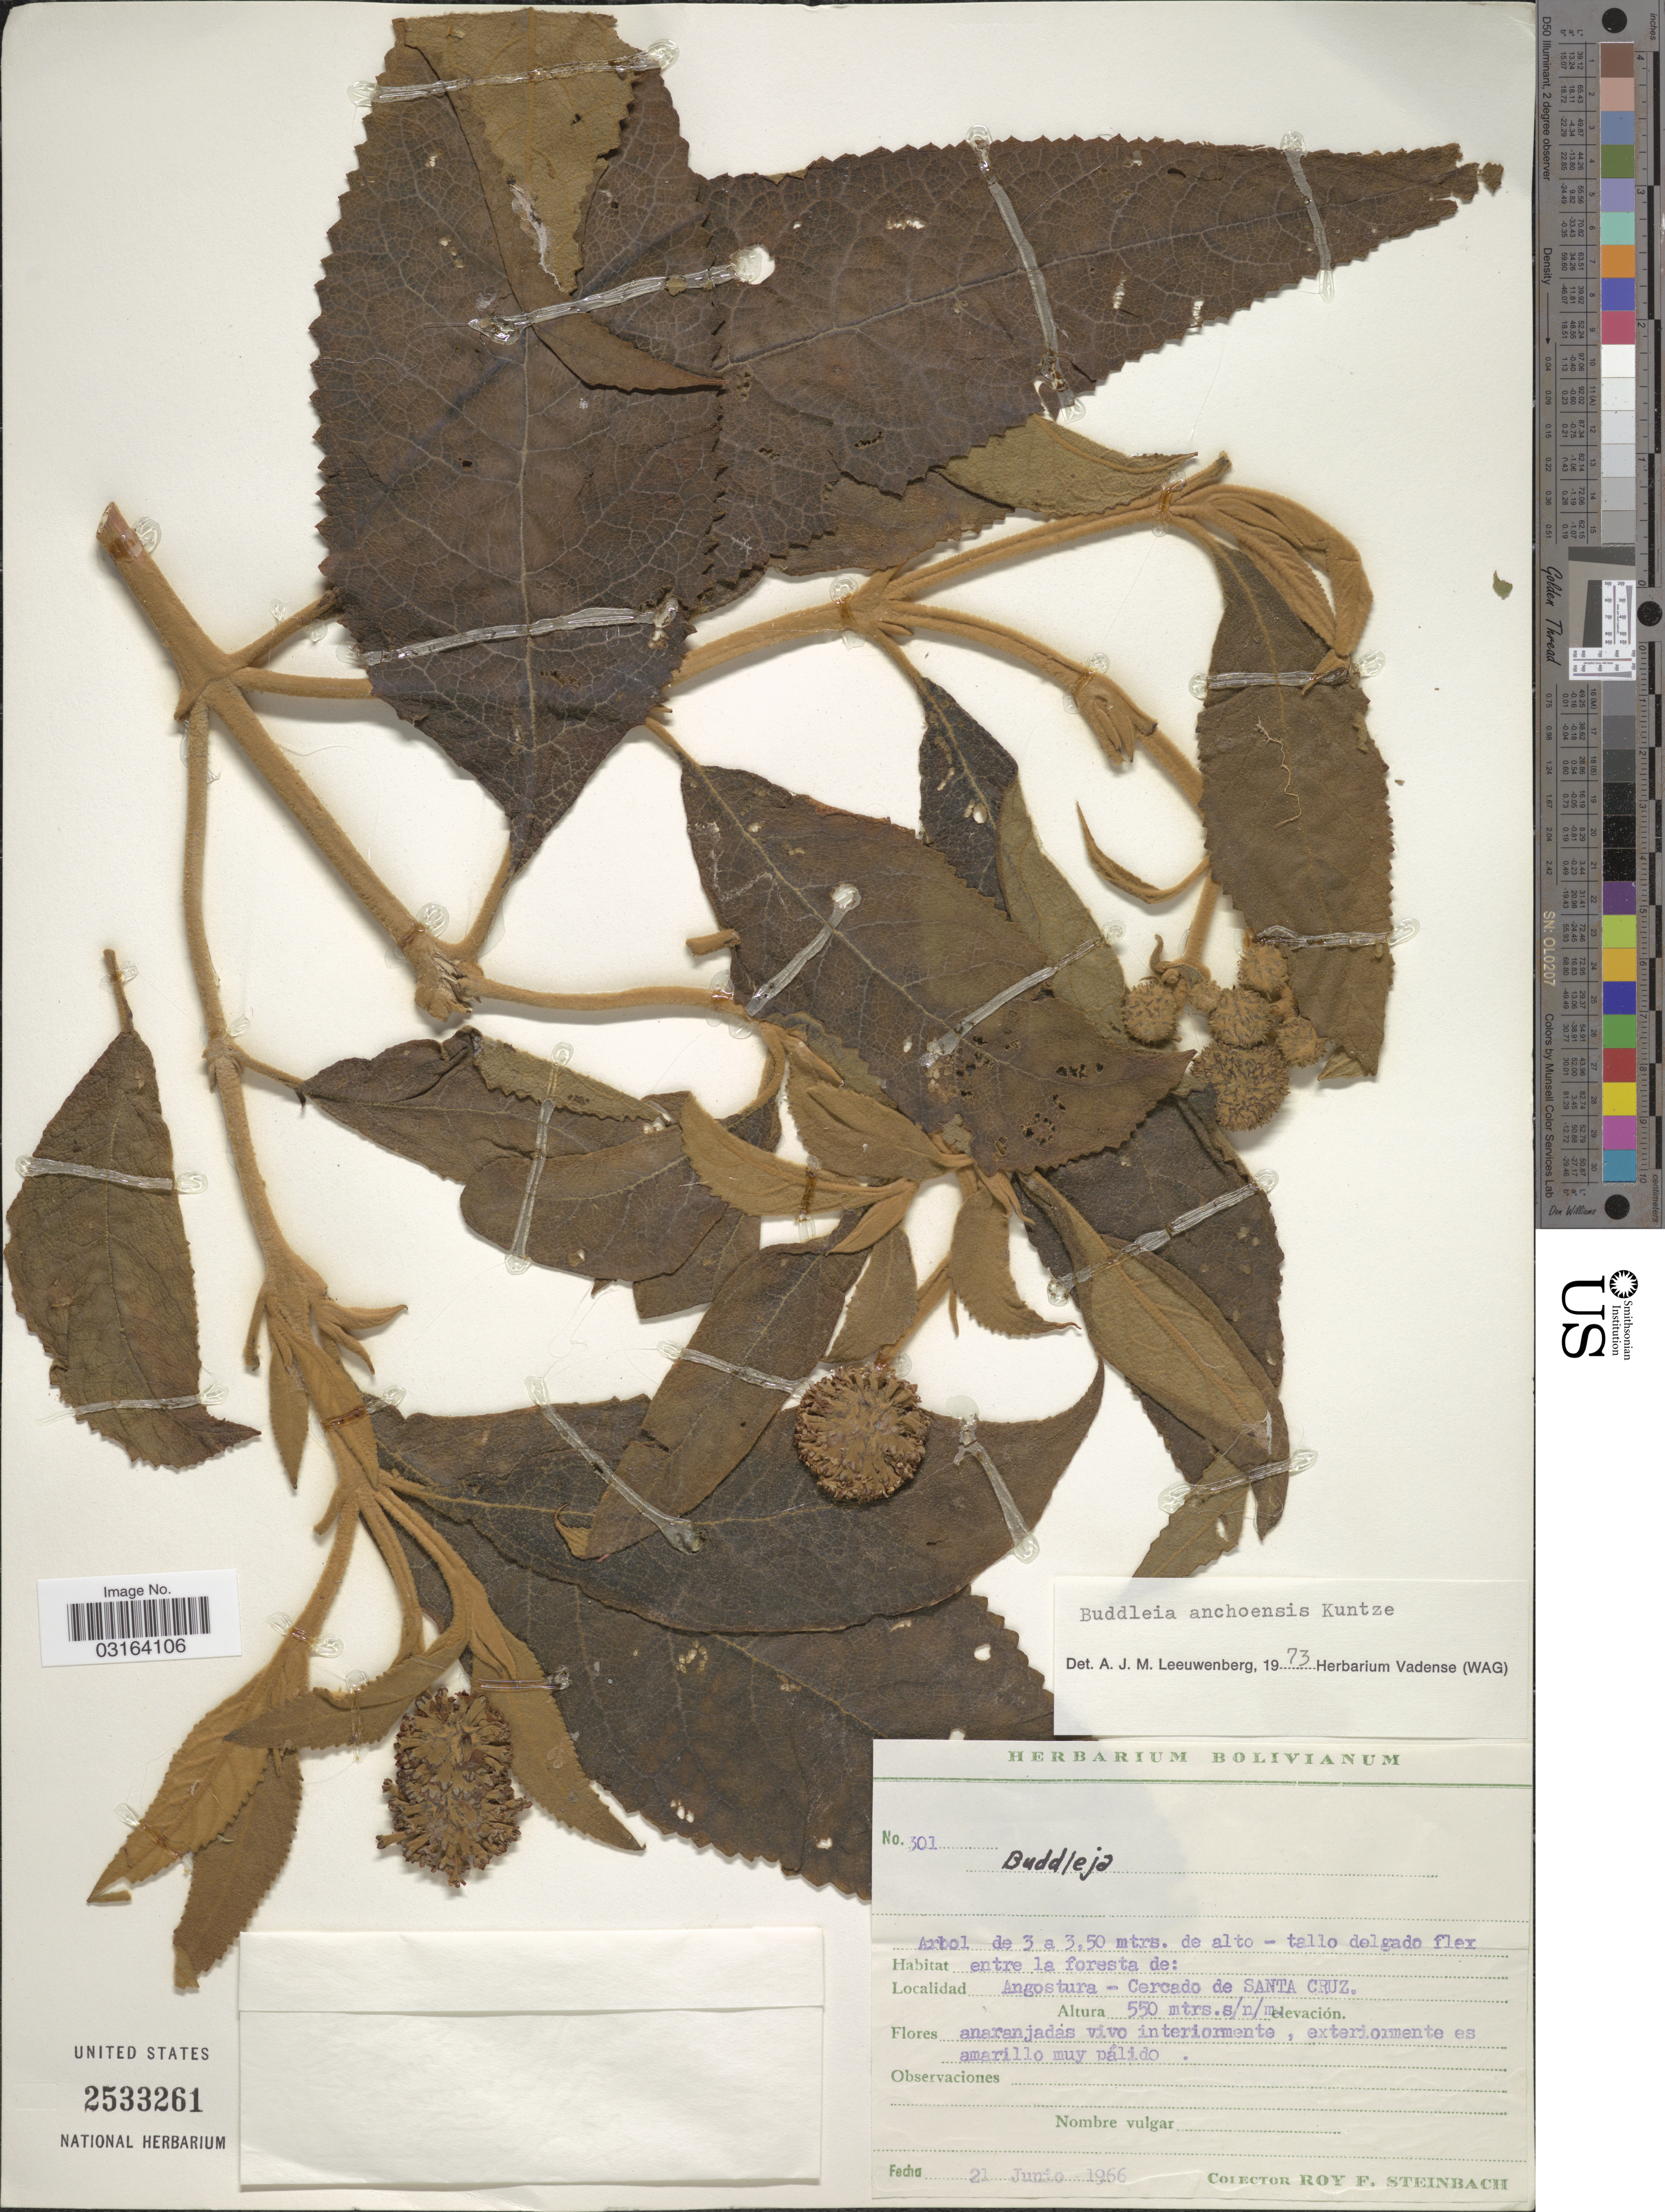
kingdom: Plantae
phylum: Tracheophyta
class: Magnoliopsida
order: Lamiales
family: Scrophulariaceae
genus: Buddleja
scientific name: Buddleja anchoensis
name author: Kuntze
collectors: R. F. Steinbach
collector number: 301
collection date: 1966-06-21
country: Bolivia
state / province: Santa Cruz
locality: Angostura - Cercado de Santa Cruz.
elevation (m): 550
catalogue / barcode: US 2533261